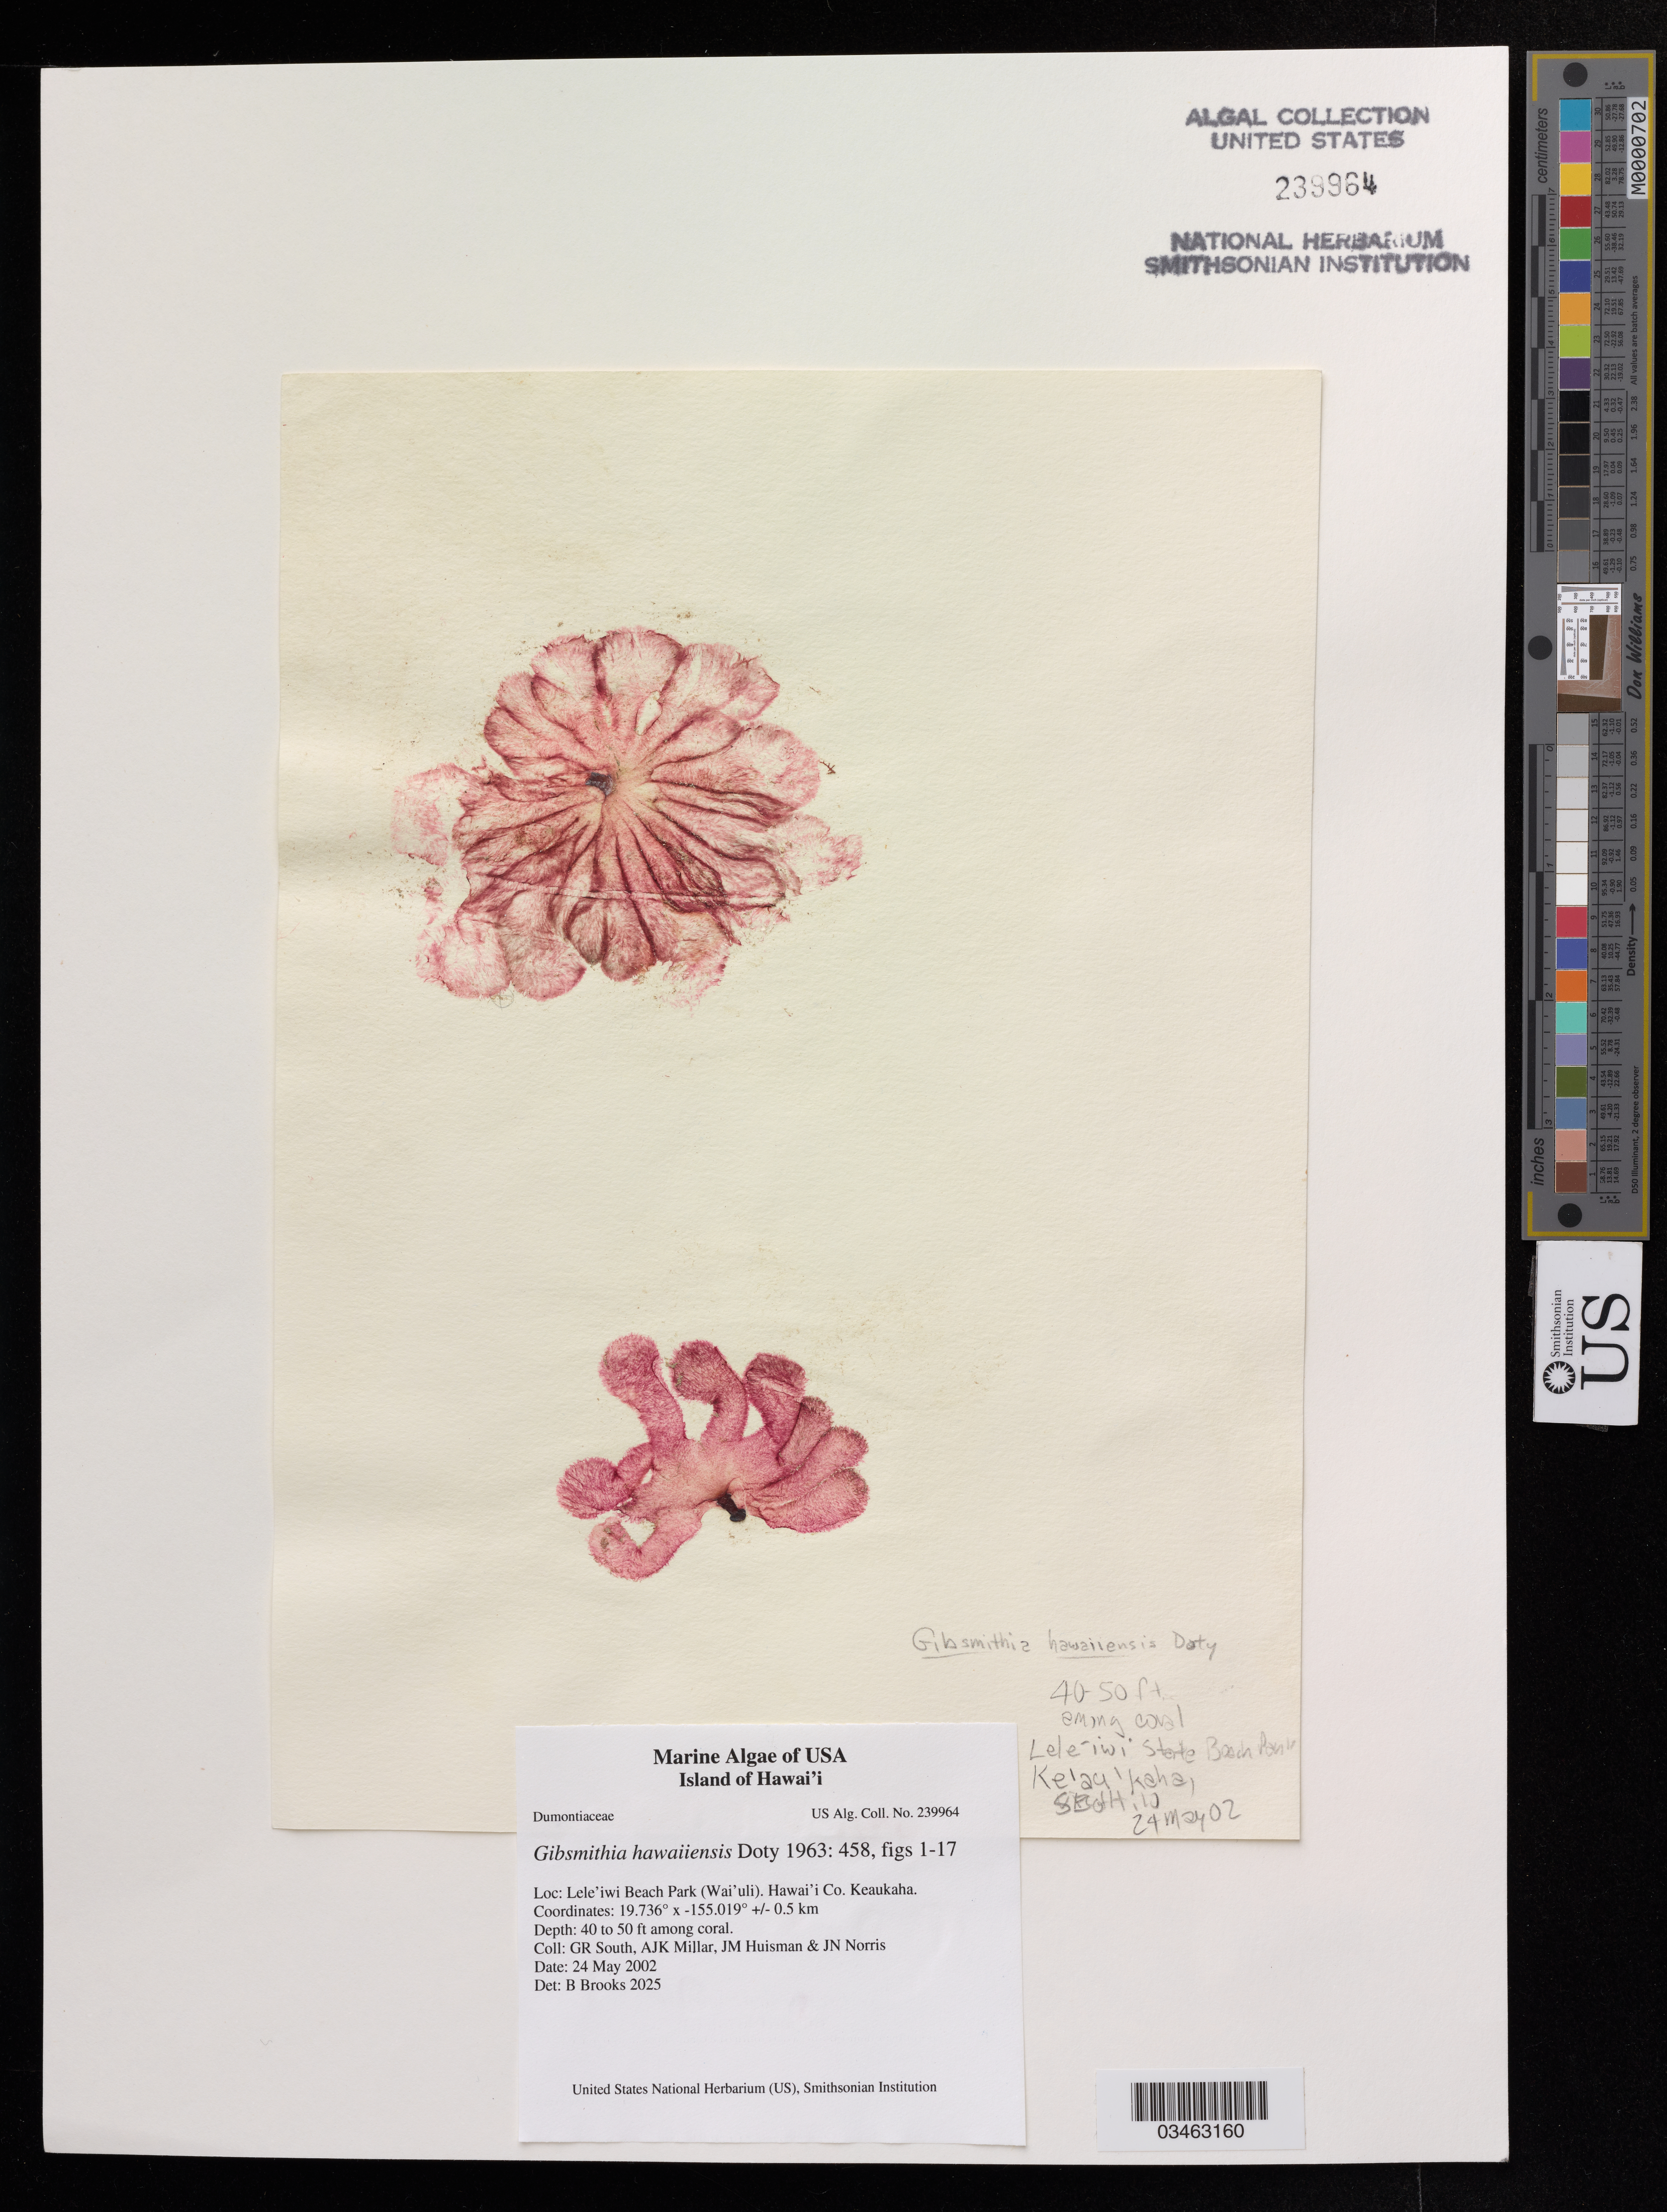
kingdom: Plantae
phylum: Rhodophyta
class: Florideophyceae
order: Gigartinales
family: Dumontiaceae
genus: Gibsmithia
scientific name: Gibsmithia hawaiiensis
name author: Doty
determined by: Brooks, B. L., (BOT), Smithsonian Institution - National Museum of Natural History (UNITED STATES)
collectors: G. R. South, A. Millar, J. M. Huisman & J. Norris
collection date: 2002-05-24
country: United States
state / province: Hawaii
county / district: Hawaii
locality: Lele' iwi Beach Park (Wai' uli). Keaukaha.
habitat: Among coral.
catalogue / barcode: US 239964